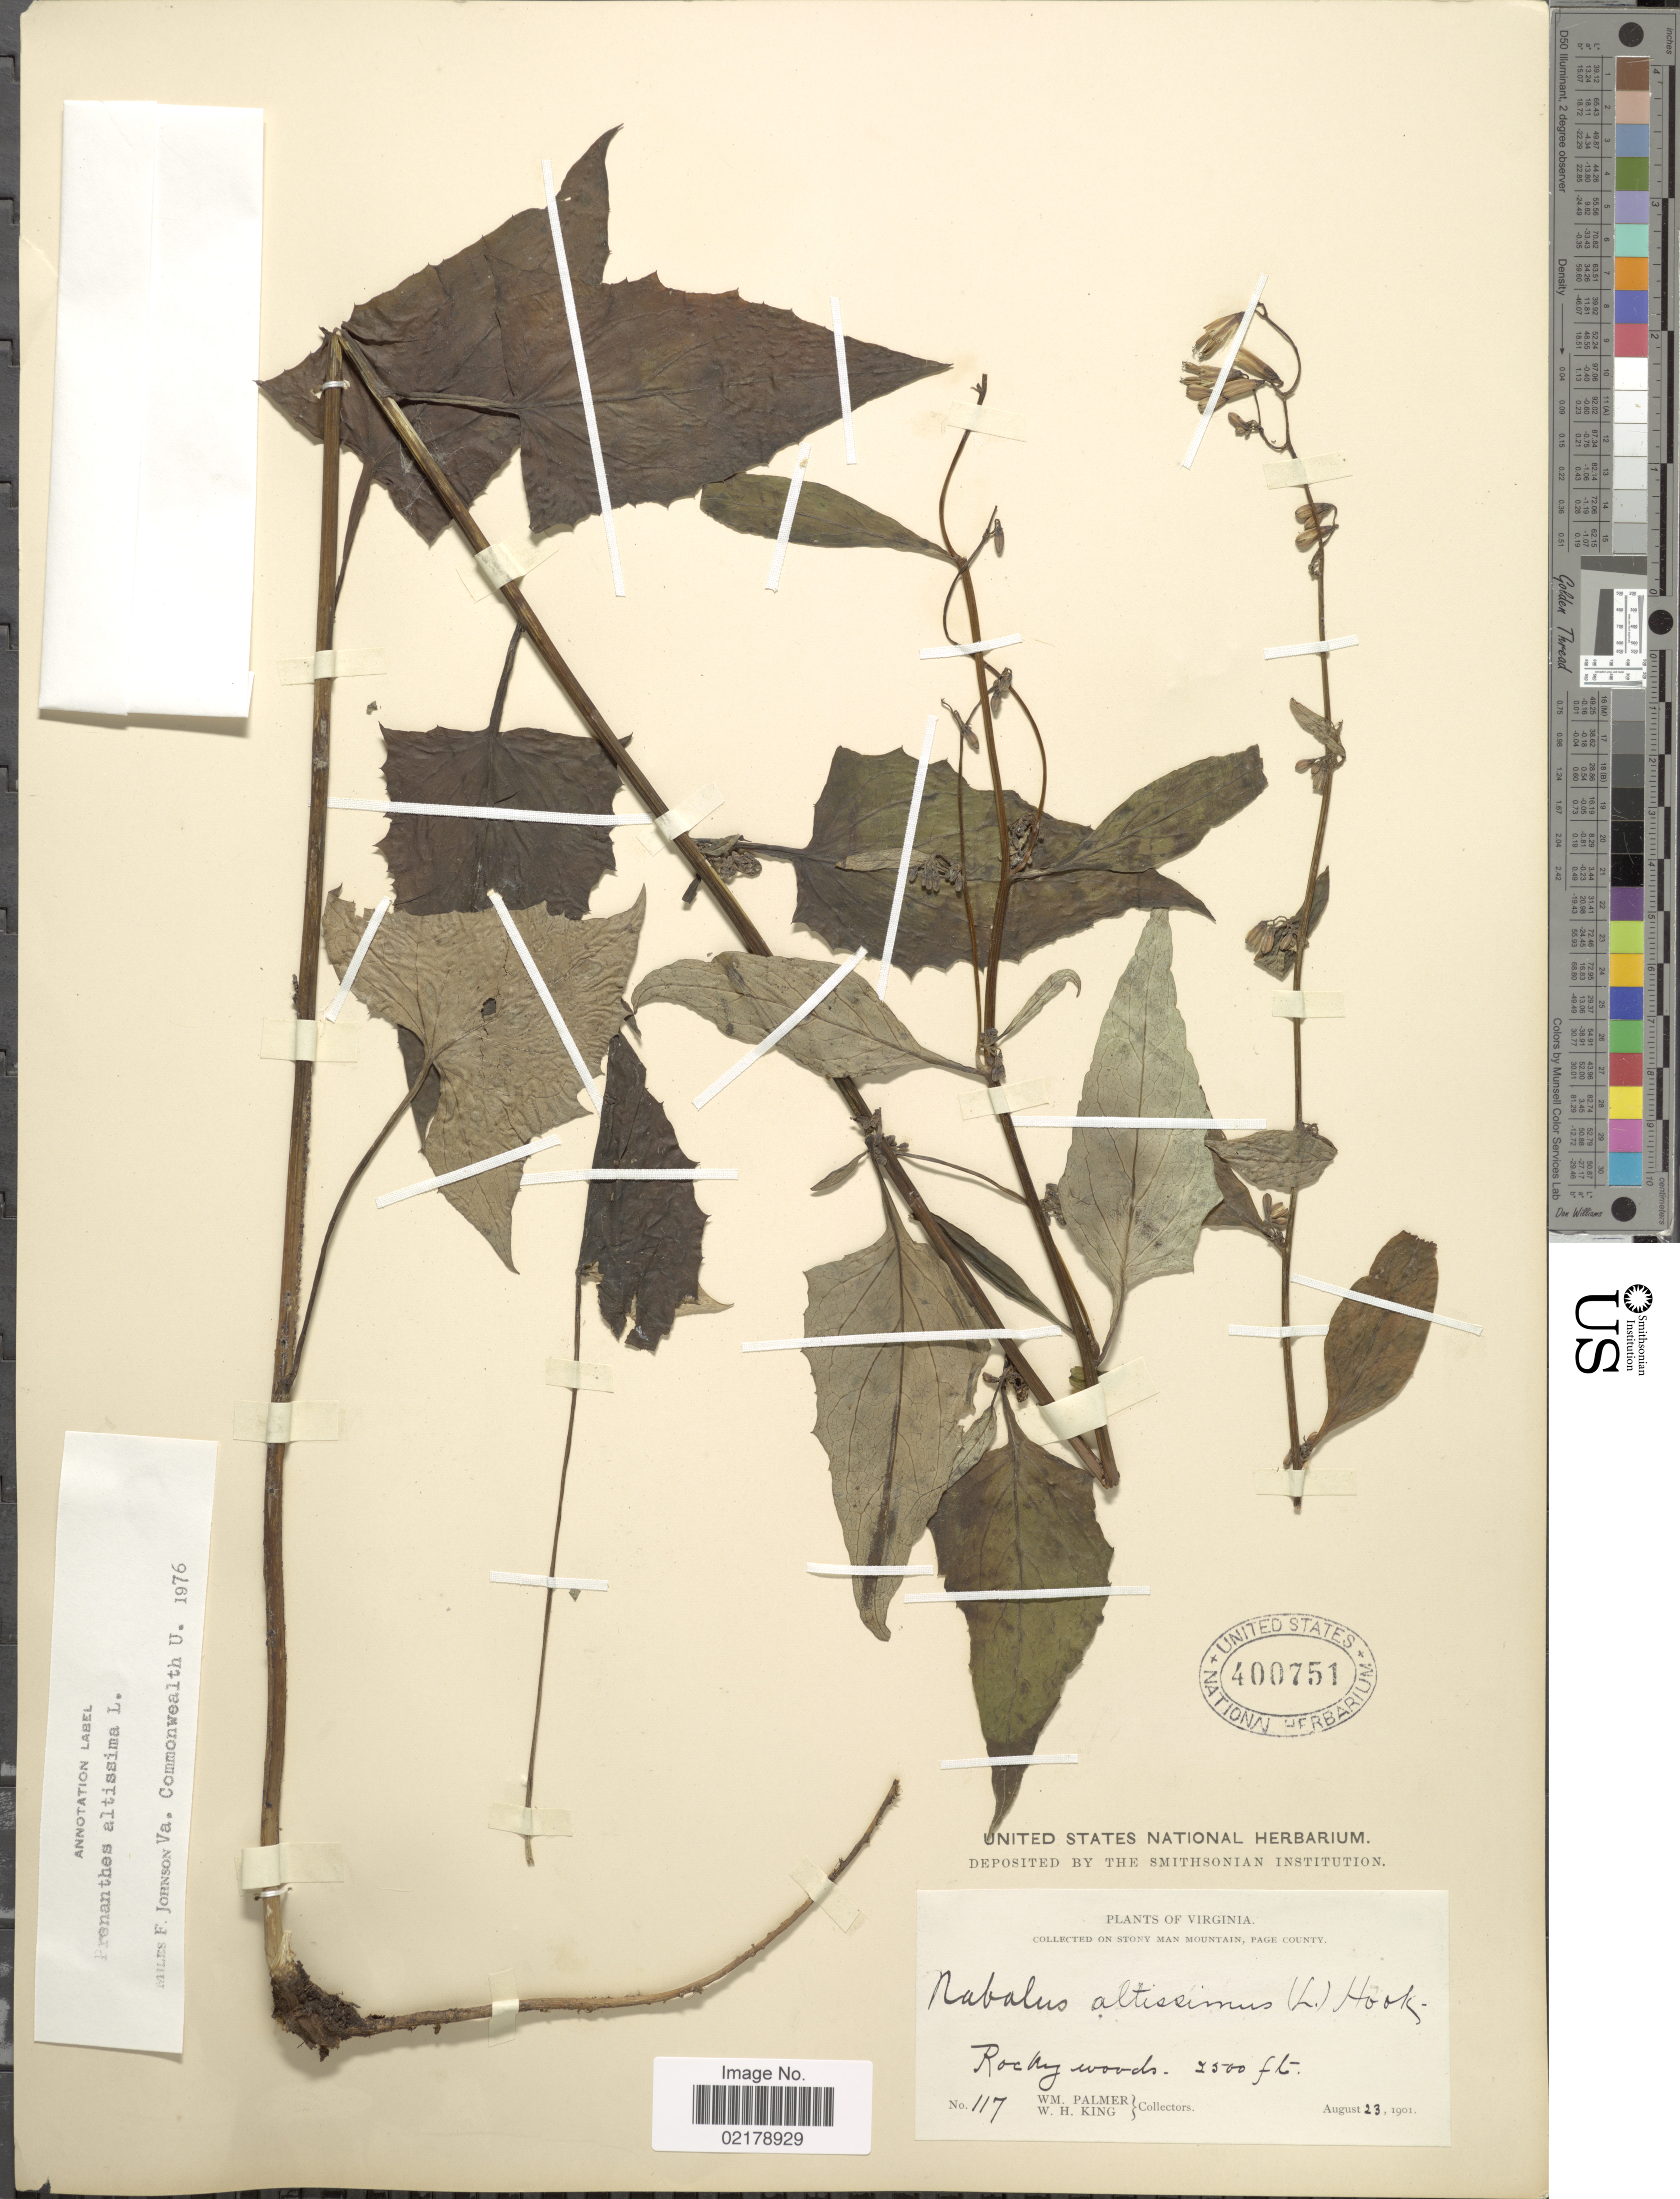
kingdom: Plantae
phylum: Tracheophyta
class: Magnoliopsida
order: Asterales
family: Asteraceae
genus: Nabalus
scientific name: Nabalus altissimus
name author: (L.) Hook.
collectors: W. Palmer & W. H. King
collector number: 117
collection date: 1901-08-23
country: United States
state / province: Virginia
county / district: Page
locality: On stony Man Mountain, Rocky woods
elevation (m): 762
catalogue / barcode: US 400751